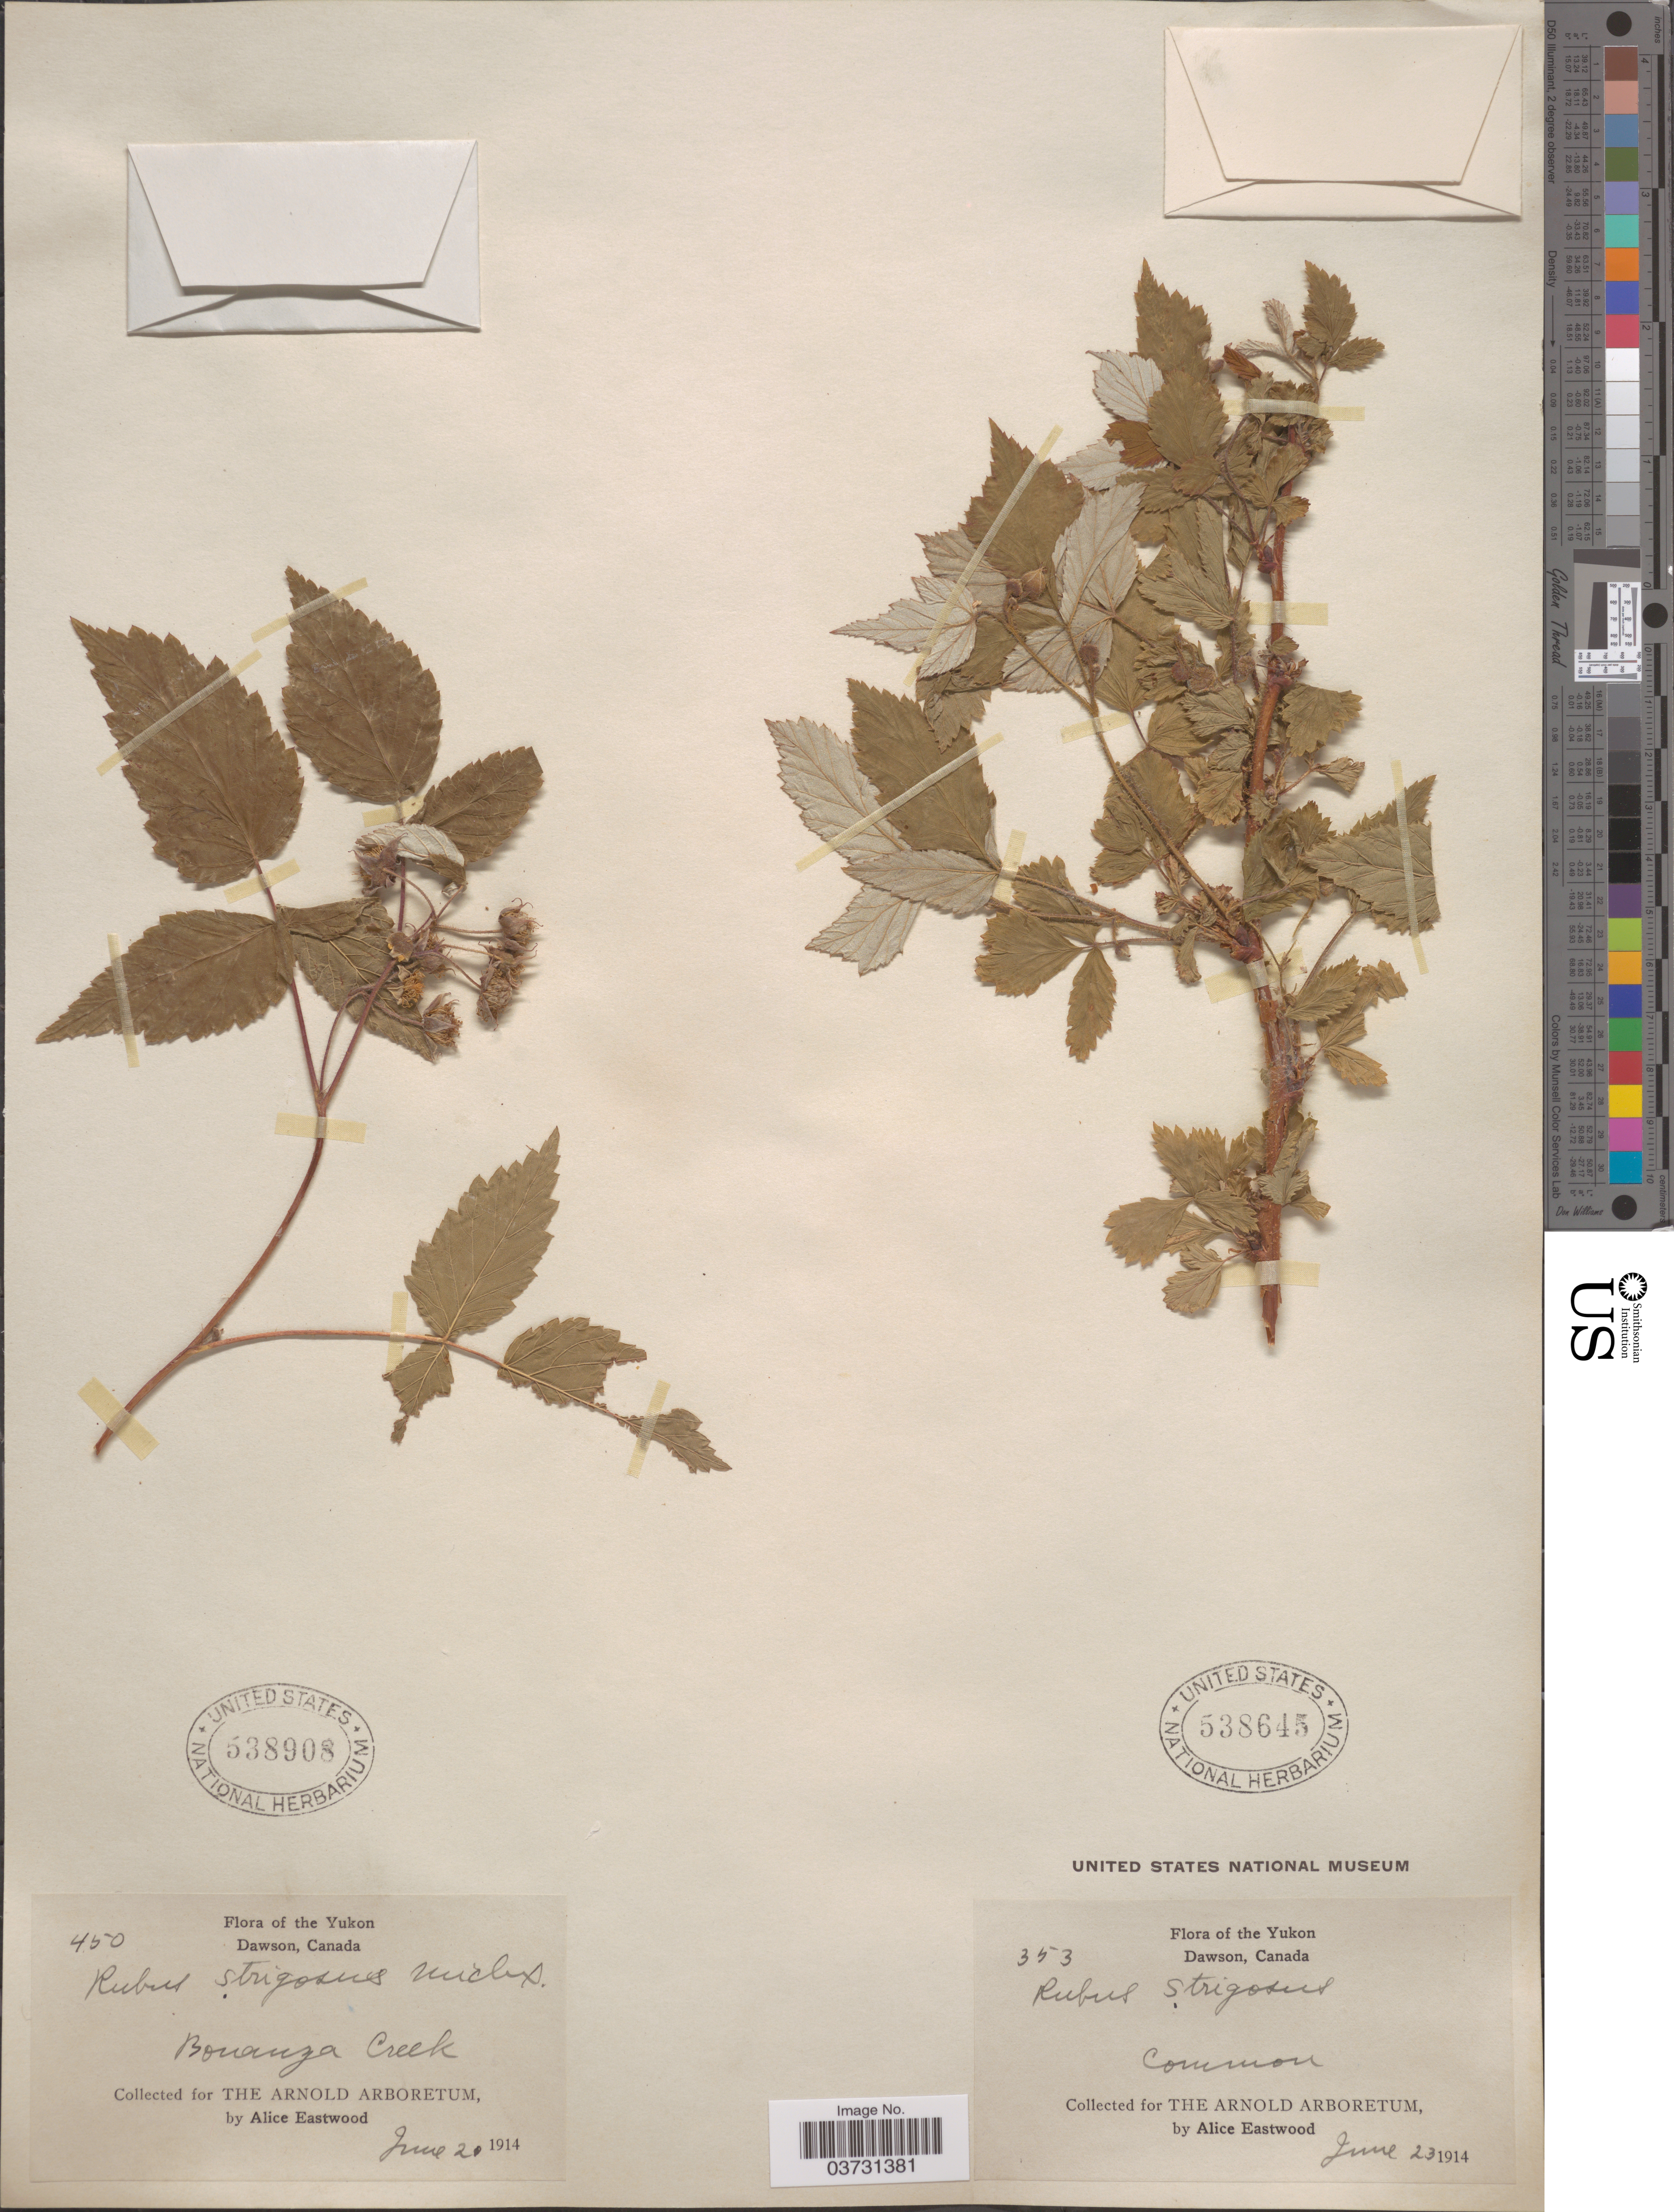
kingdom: Plantae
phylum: Tracheophyta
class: Magnoliopsida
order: Rosales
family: Rosaceae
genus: Rubus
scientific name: Rubus strigosus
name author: Michx.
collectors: A. Eastwood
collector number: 450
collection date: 1914-06-20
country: Canada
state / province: Yukon Territory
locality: The Yukon, Dawson. Bonanza Creek.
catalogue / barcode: US 538908-2